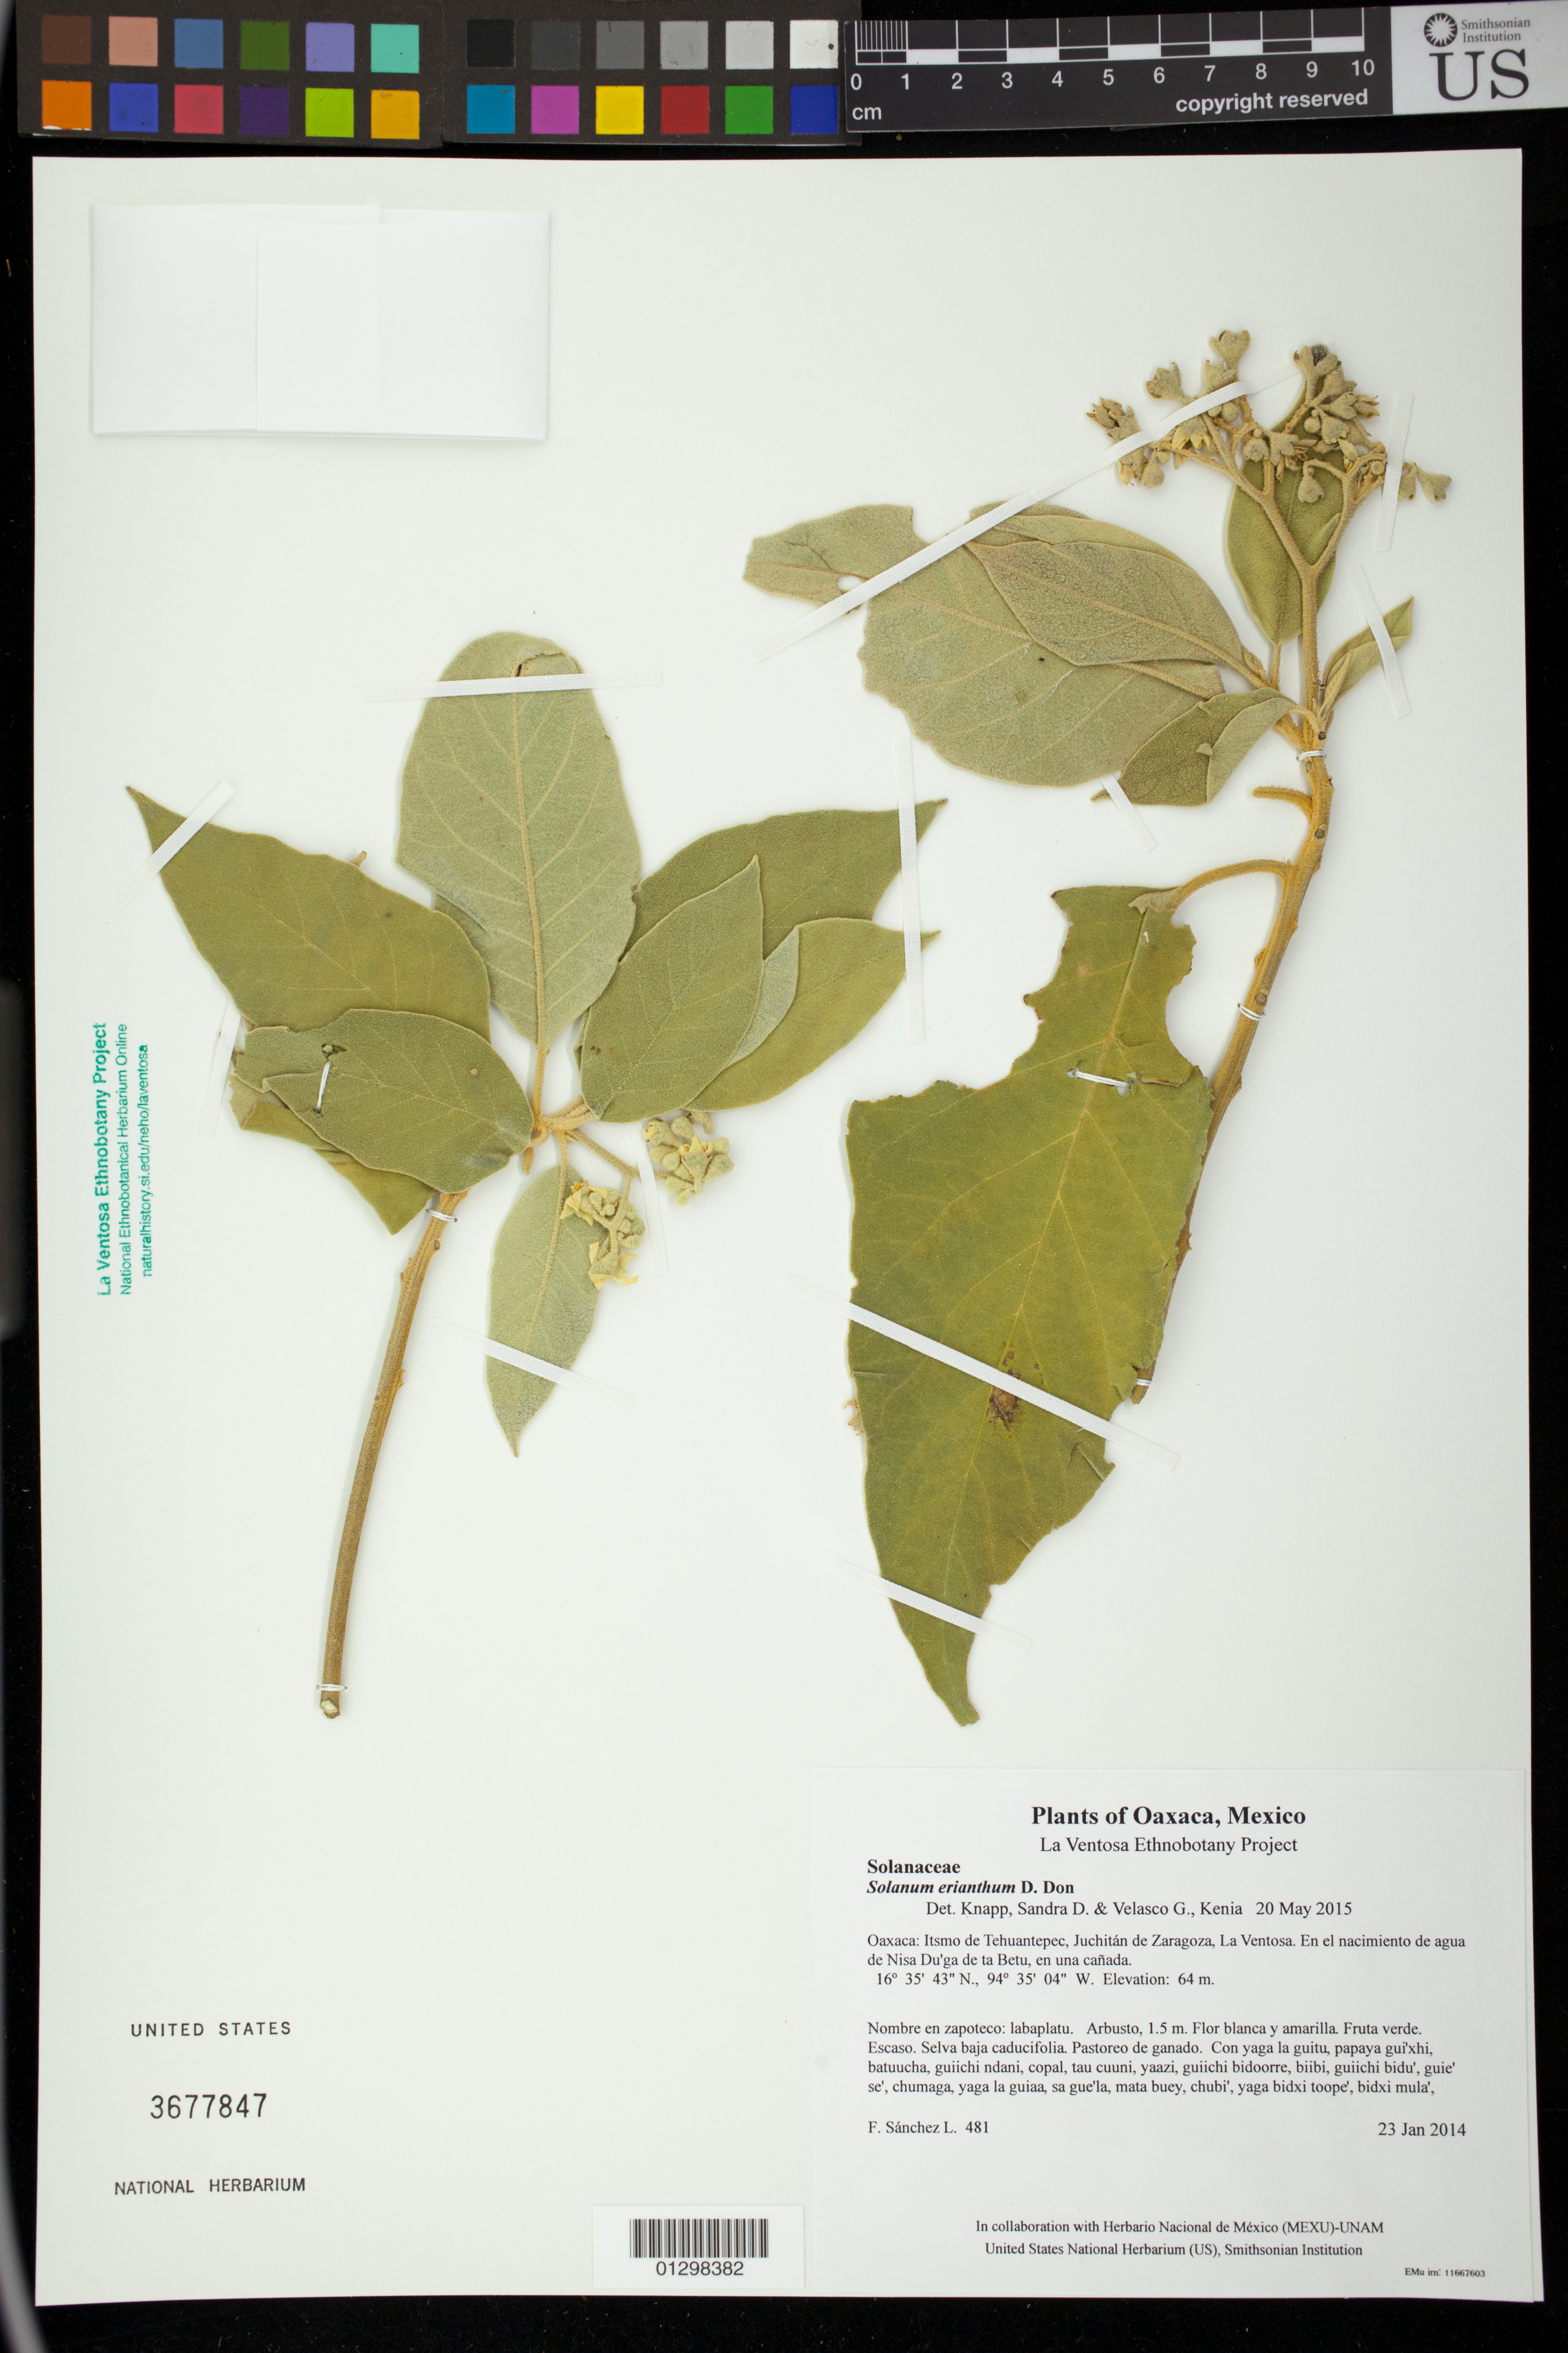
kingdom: Plantae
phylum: Tracheophyta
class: Magnoliopsida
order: Solanales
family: Solanaceae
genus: Solanum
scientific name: Solanum erianthum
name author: D. Don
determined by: Knapp, S. D.; Velasco G., Kenia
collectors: F. Sánchez L.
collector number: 481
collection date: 2014-01-23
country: Mexico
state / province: Oaxaca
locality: Itsmo de Tehuantepec, Juchitán de Zaragoza, La Ventosa. En el nacimiento de agua de Nisa Du'ga de ta Betu, en una cañada.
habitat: Selva baja caducifolia. Pastoreo de ganado.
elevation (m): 64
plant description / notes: JEBOT, MEXU, SERO, US; Yaga bandaga. 1.5 m. Guie' naquichi' ne naguchi. Cuaananaxhi naga'. Huaxie'.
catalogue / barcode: US 3677847